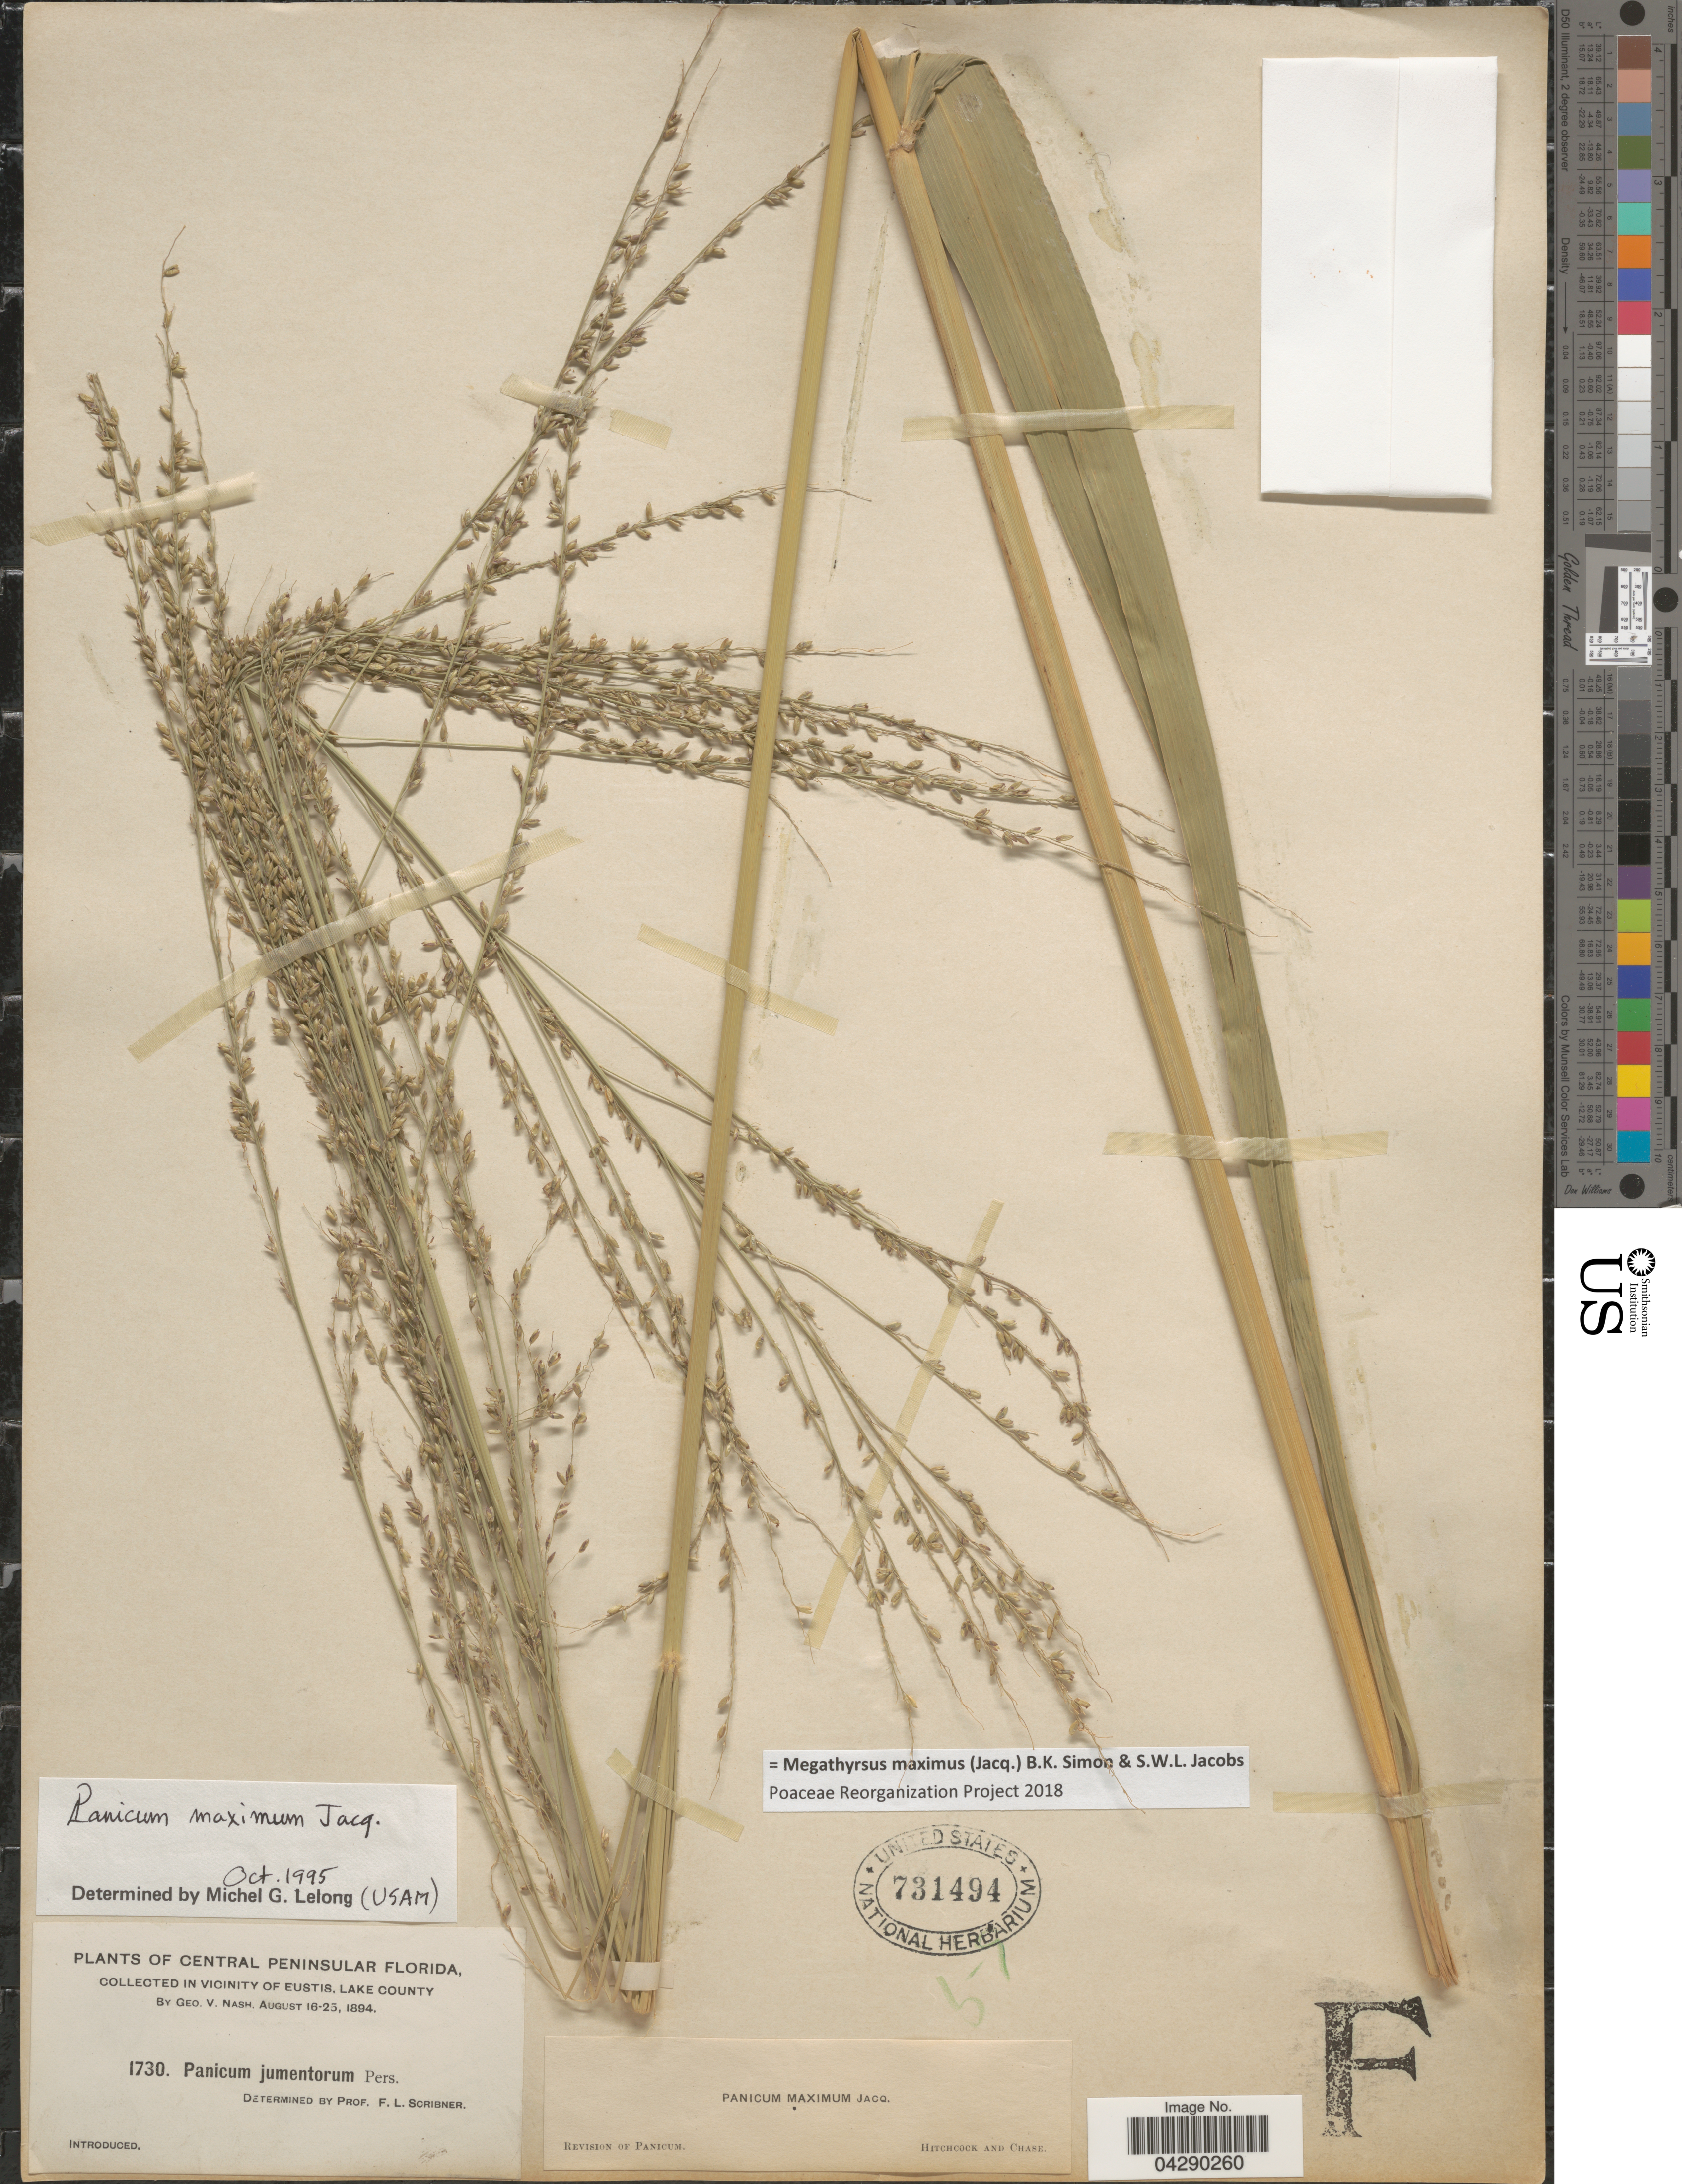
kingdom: Plantae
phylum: Tracheophyta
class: Liliopsida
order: Poales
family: Poaceae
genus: Megathyrsus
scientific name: Megathyrsus maximus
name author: (Jacq.) B.K. Simon & S.W.L. Jacobs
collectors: G. V. Nash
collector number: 1730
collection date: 1894-08-16/1894-08-25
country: United States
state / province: Florida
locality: Central Peninsular Florida, in vicinity of Eustis, Lake County.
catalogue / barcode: US 731494